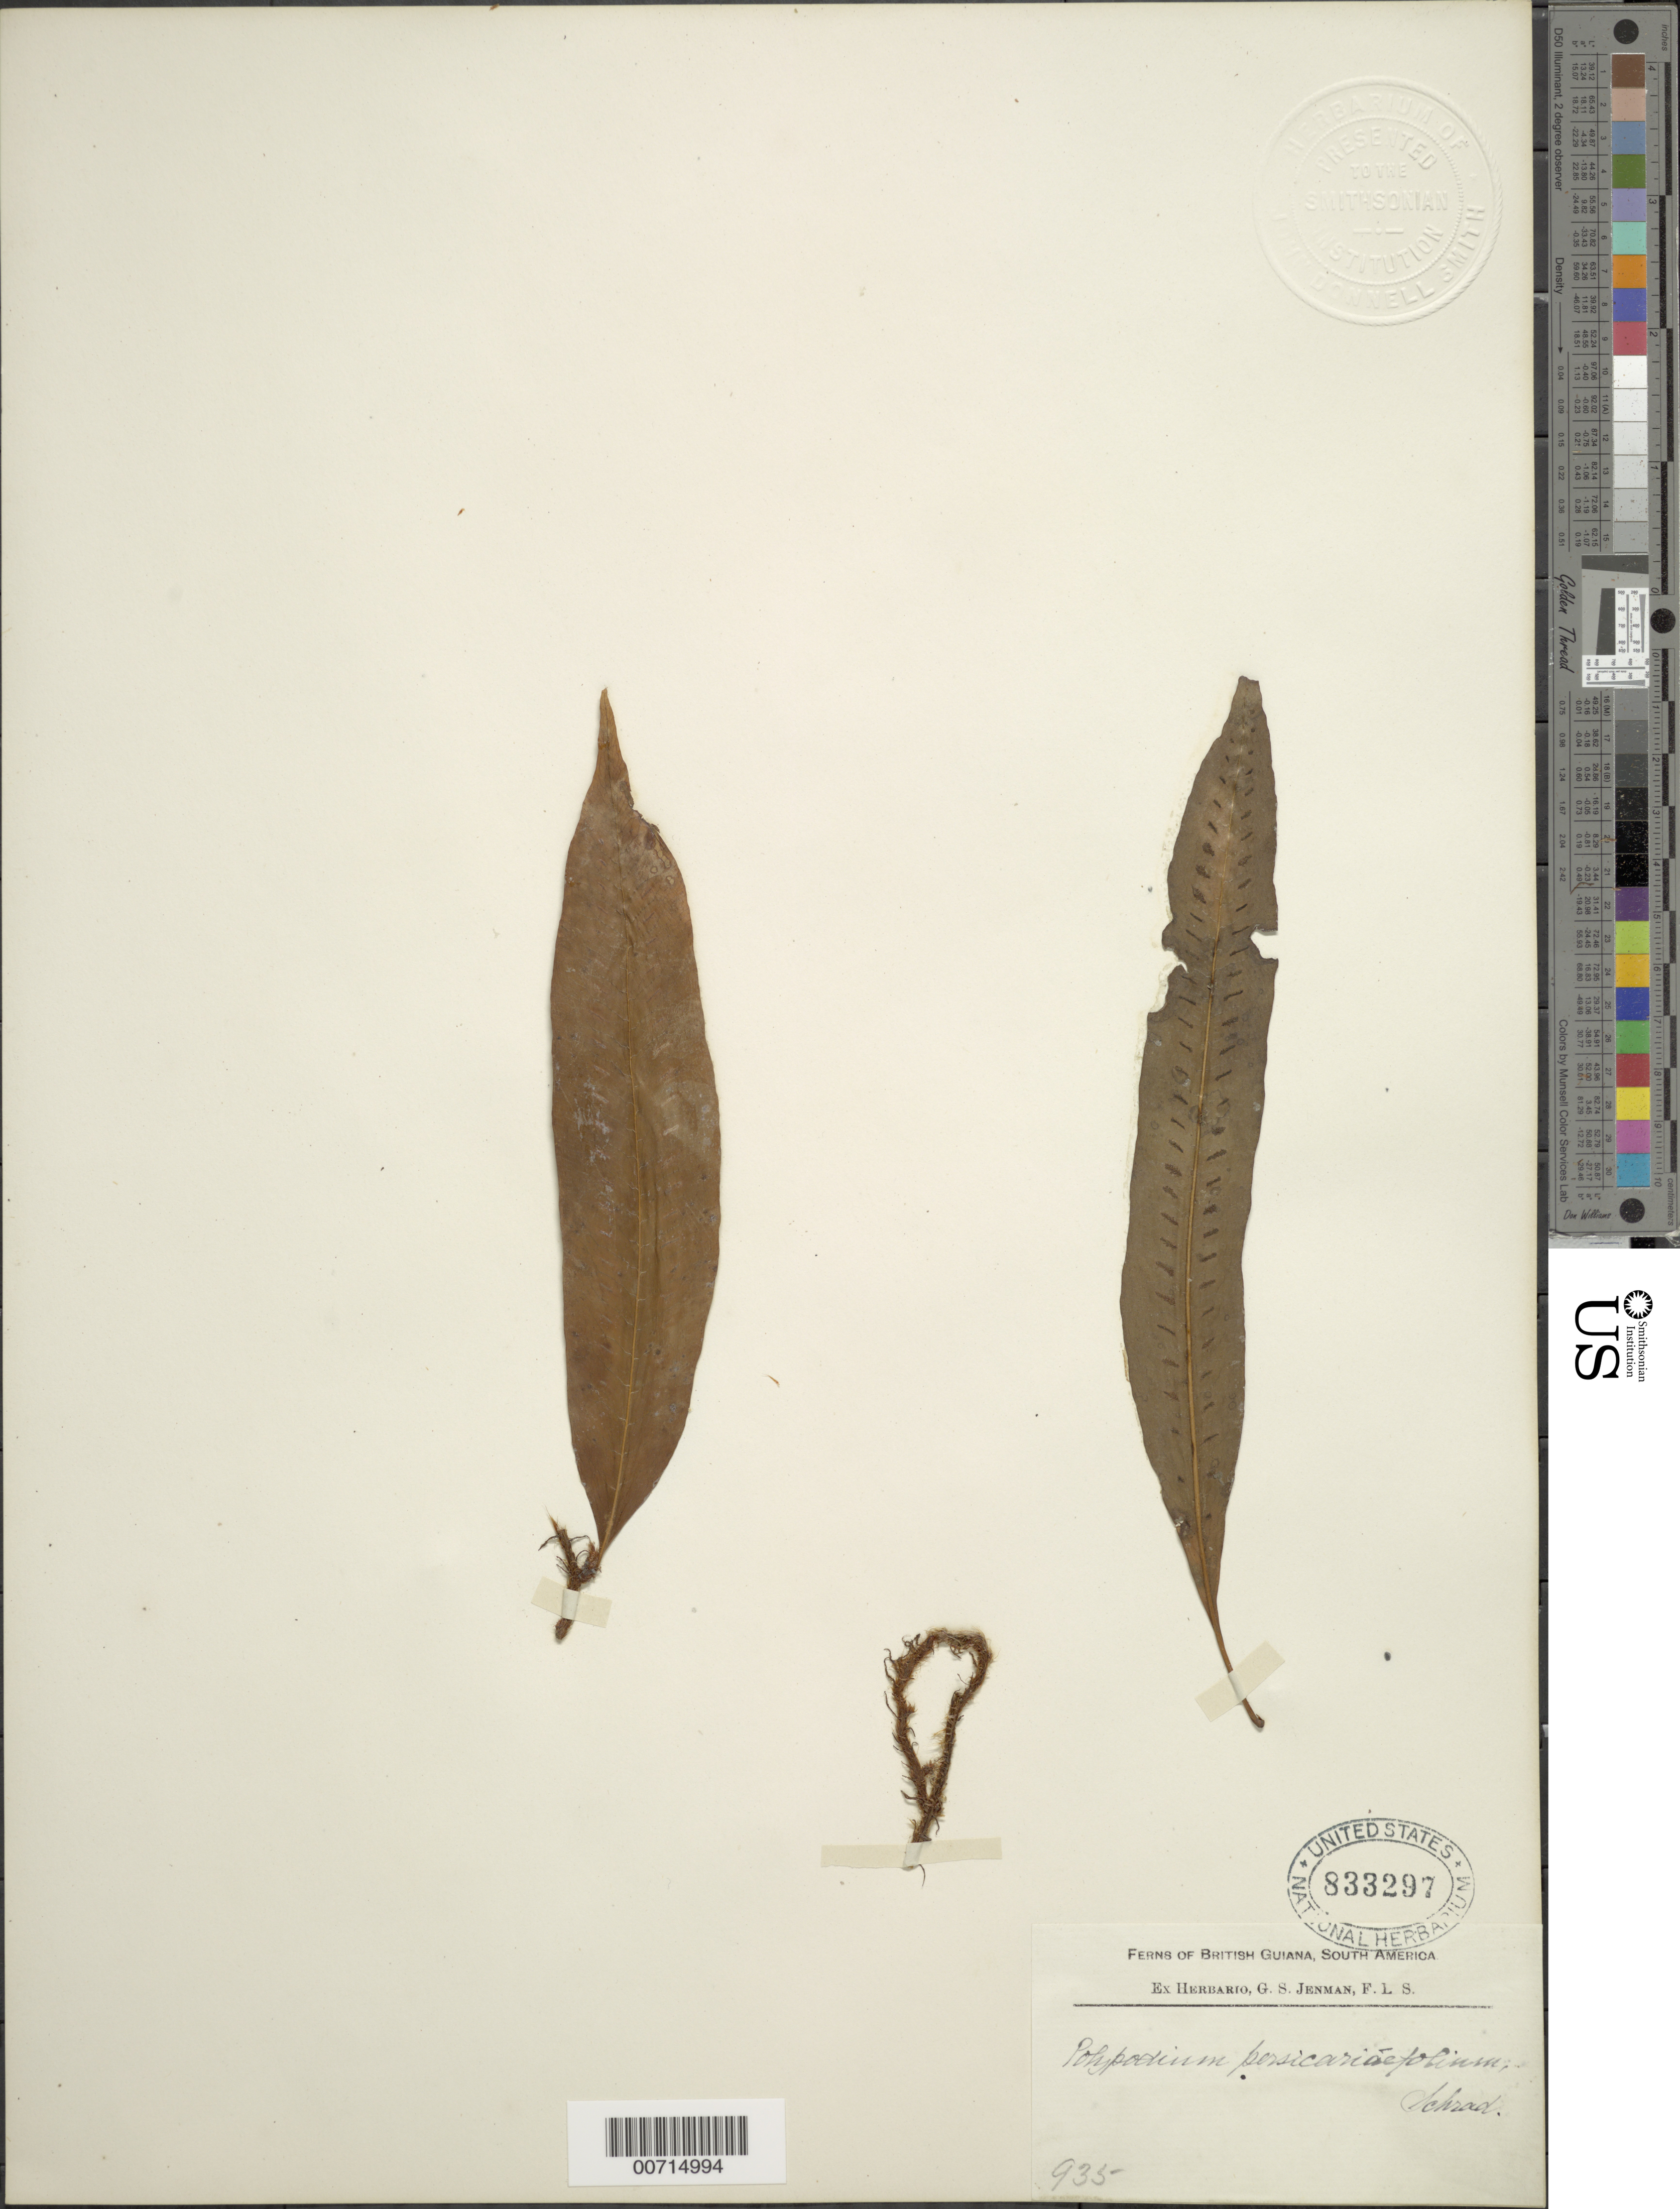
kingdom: Plantae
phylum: Tracheophyta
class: Polypodiopsida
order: Polypodiales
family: Polypodiaceae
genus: Microgramma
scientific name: Microgramma persicariifolia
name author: (Schrad.) C. Presl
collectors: G. S. Jenman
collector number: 935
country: Guyana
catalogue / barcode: US 833297